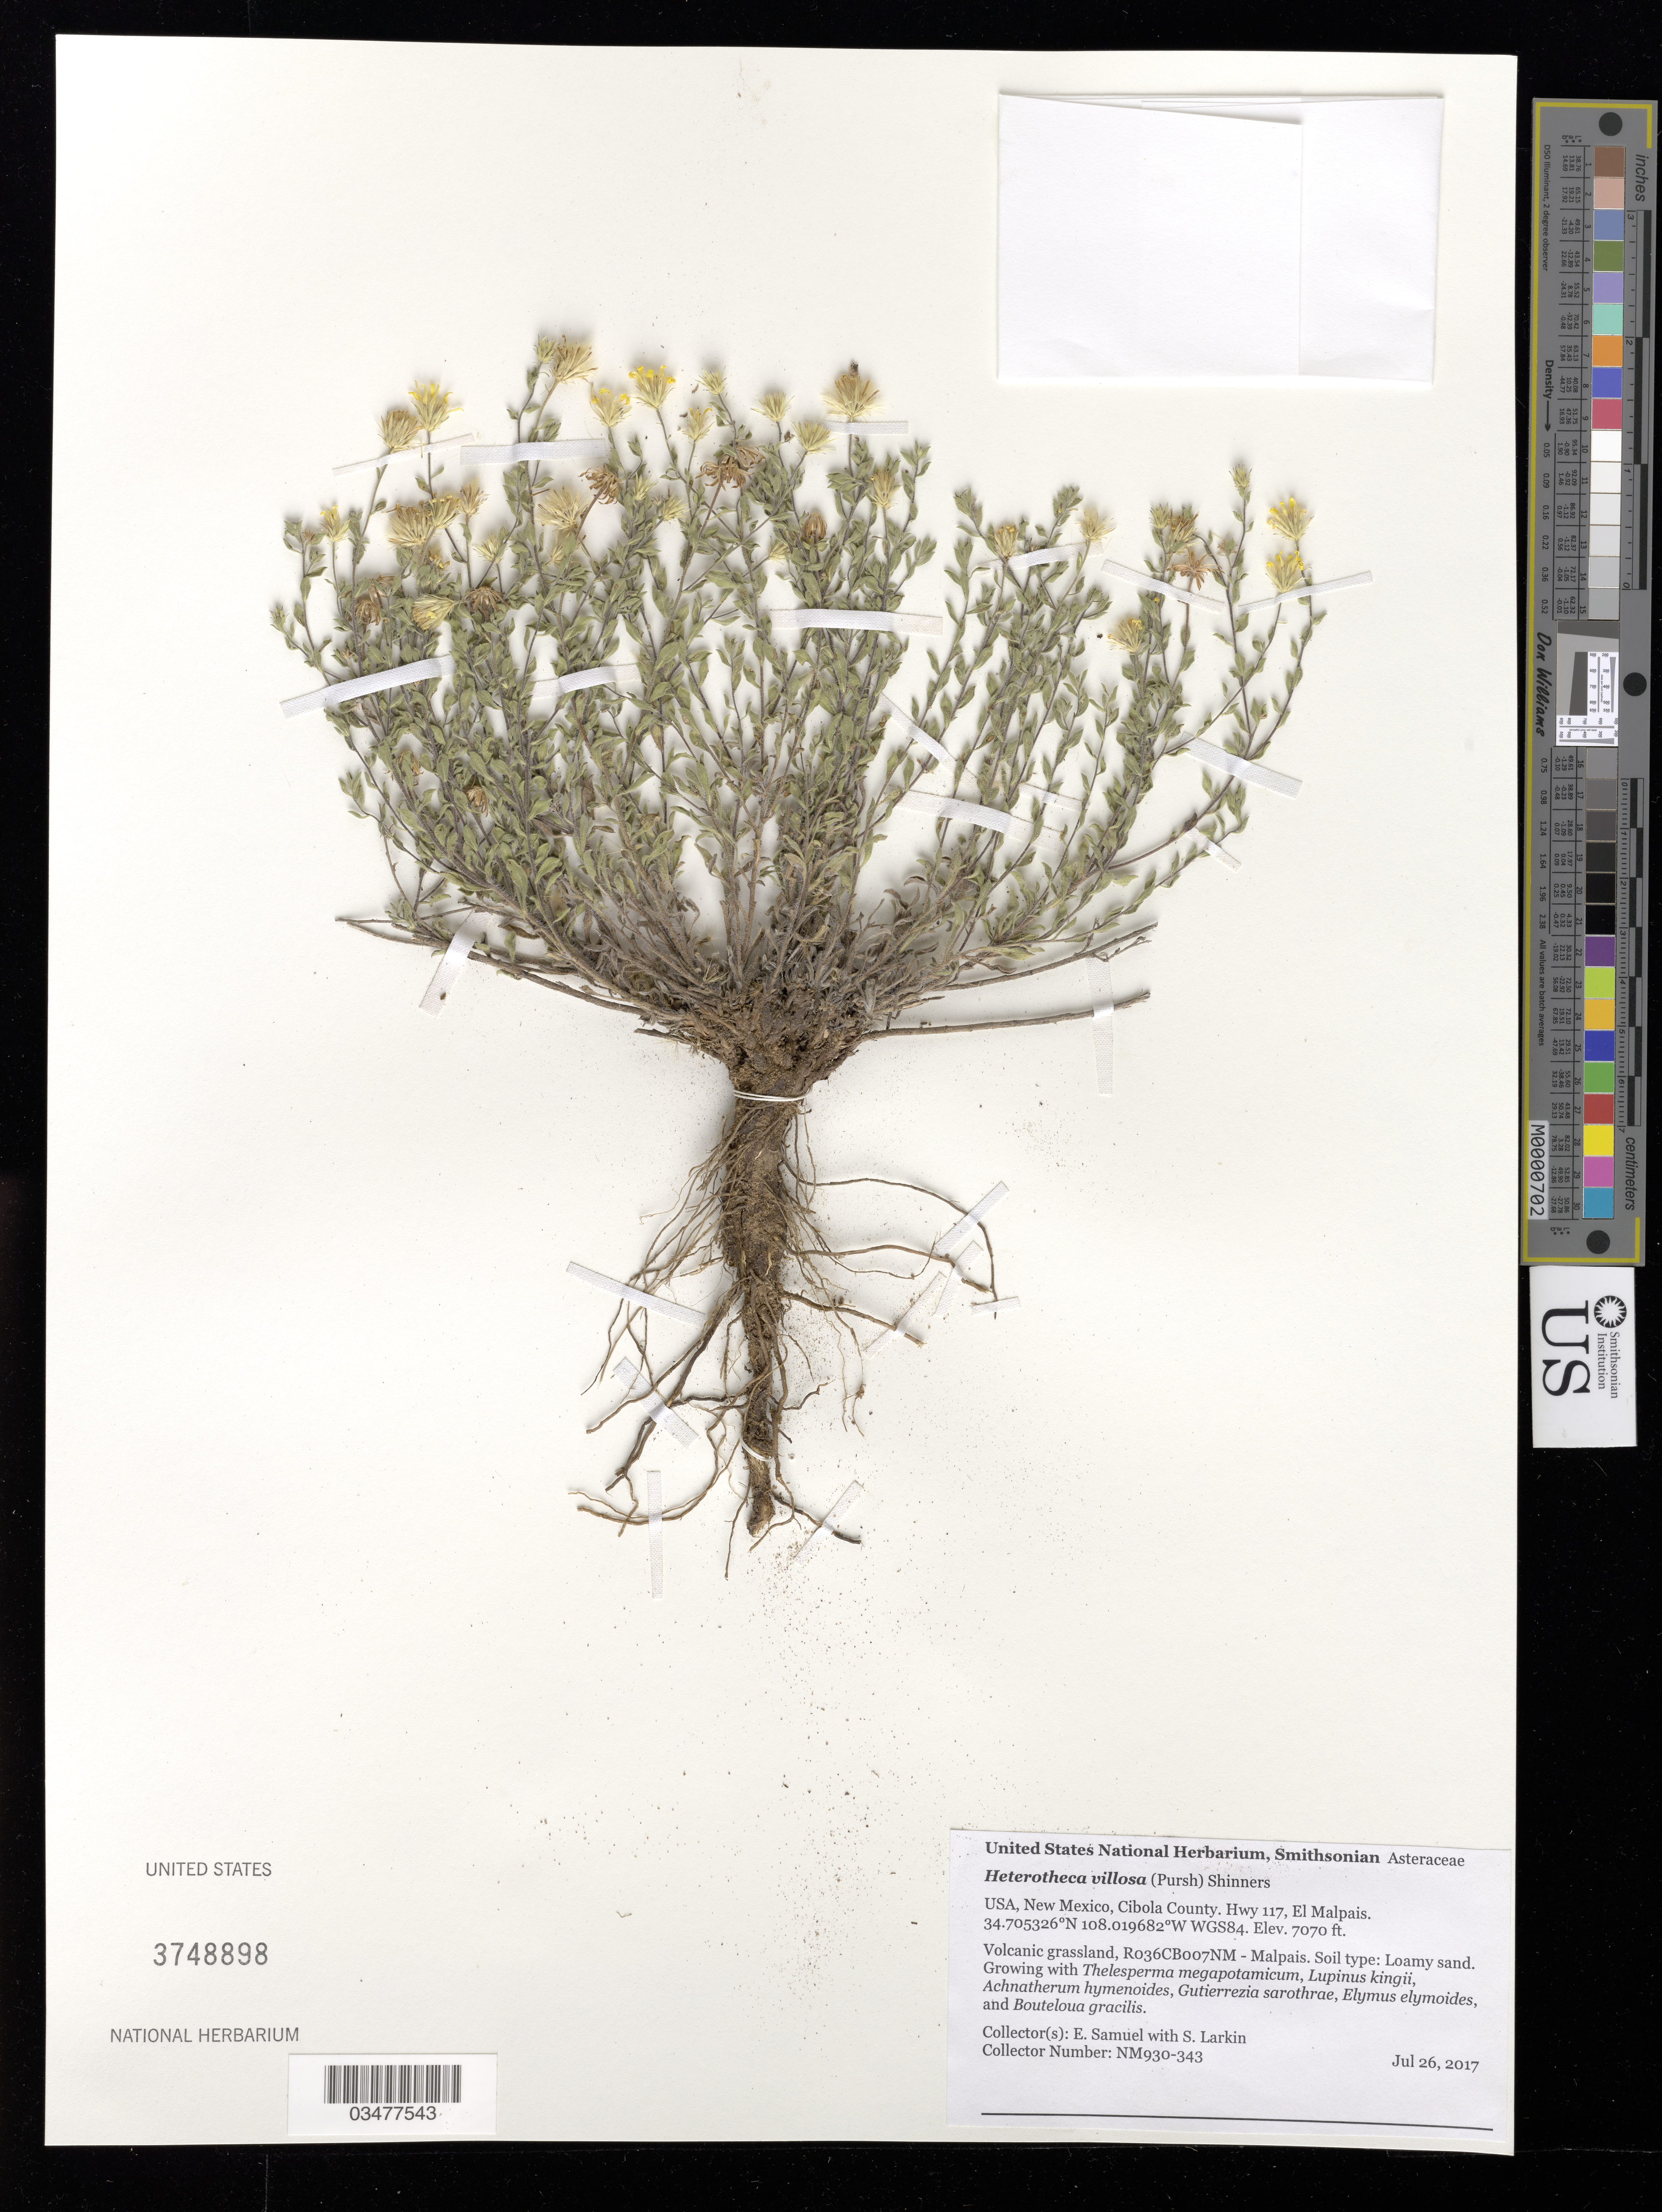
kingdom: Plantae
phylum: Tracheophyta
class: Magnoliopsida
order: Asterales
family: Asteraceae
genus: Heterotheca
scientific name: Heterotheca villosa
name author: (Pursh) Shinners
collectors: E. Samuel & S. Larkin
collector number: NM930-343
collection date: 2017-07-26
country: United States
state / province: New Mexico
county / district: Cibola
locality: BLM, El Malpais, Hwy 117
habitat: R036CB007NM - Malpais. Loamy sand. Volcanic grassland.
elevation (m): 2155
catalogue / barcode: US 3748898